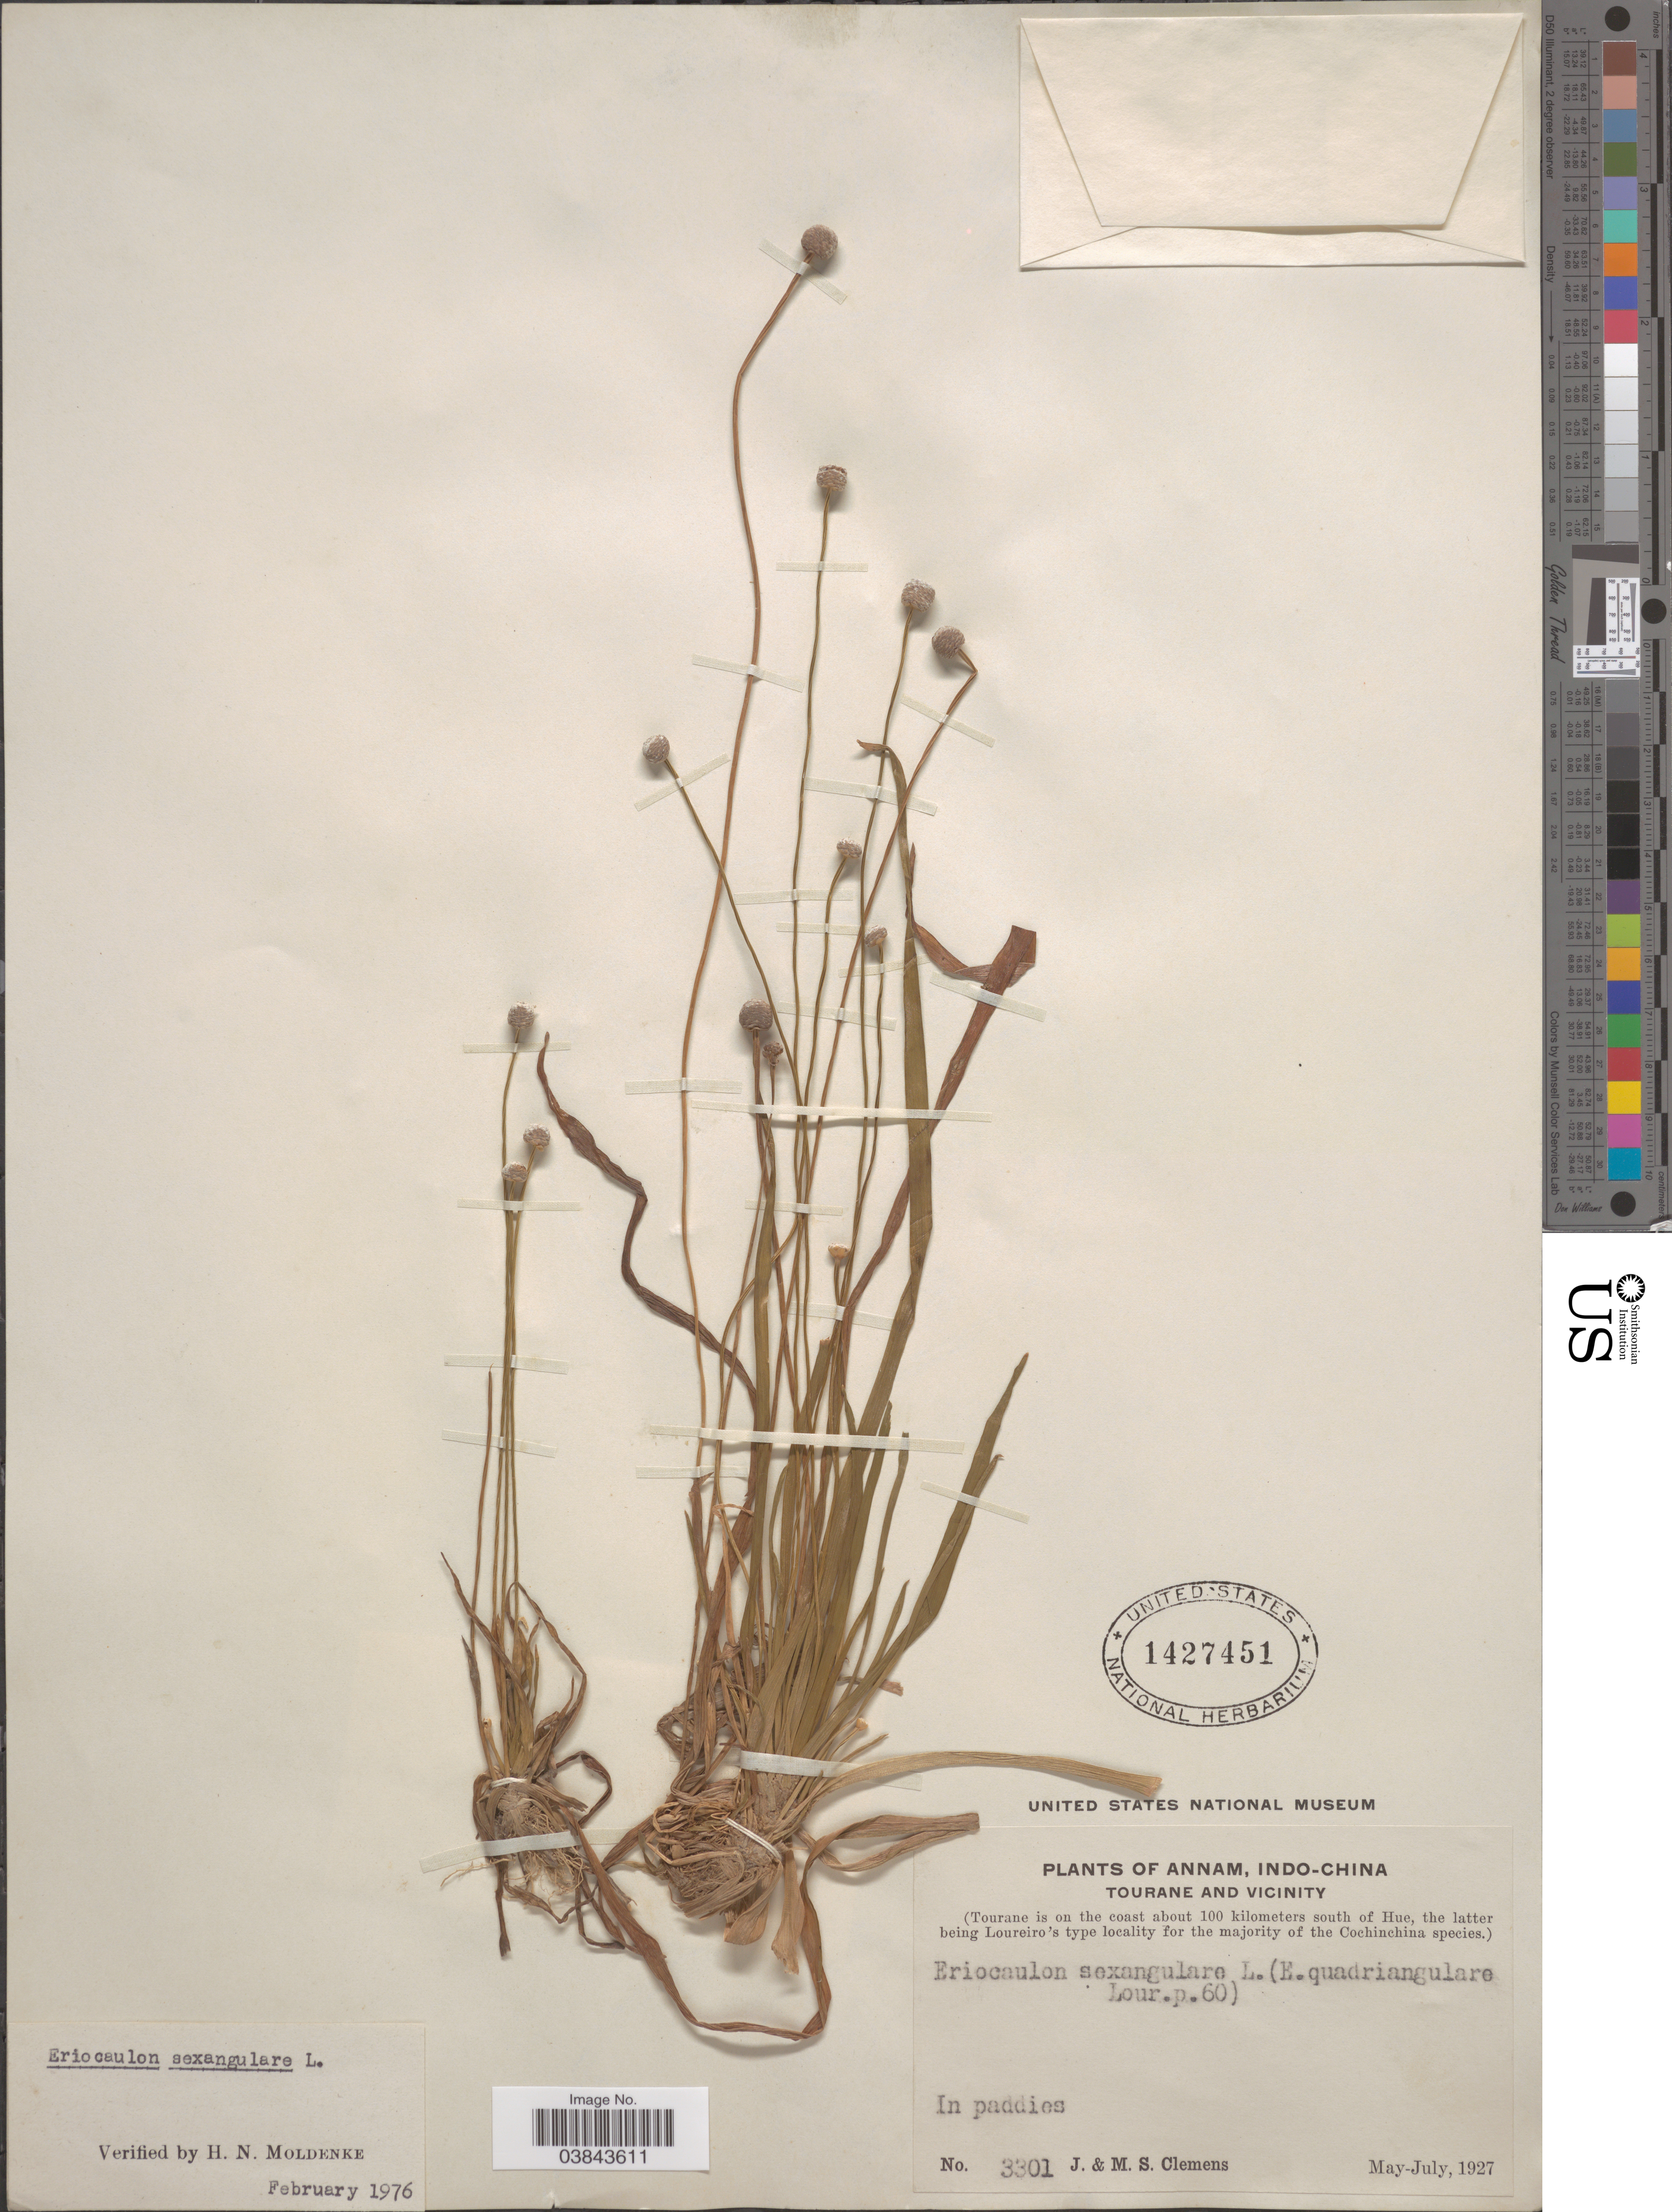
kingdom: Plantae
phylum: Tracheophyta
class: Liliopsida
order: Poales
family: Eriocaulaceae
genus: Eriocaulon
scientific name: Eriocaulon sexangulare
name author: L.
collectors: J. Clemens & M. S. Clemens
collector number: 3301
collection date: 1927-05/1927-07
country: Vietnam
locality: Annam, Indo-China. Tourane and vicinity. (Tourane is on the coast about 100 kilometers south of Hue).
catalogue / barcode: US 1427451